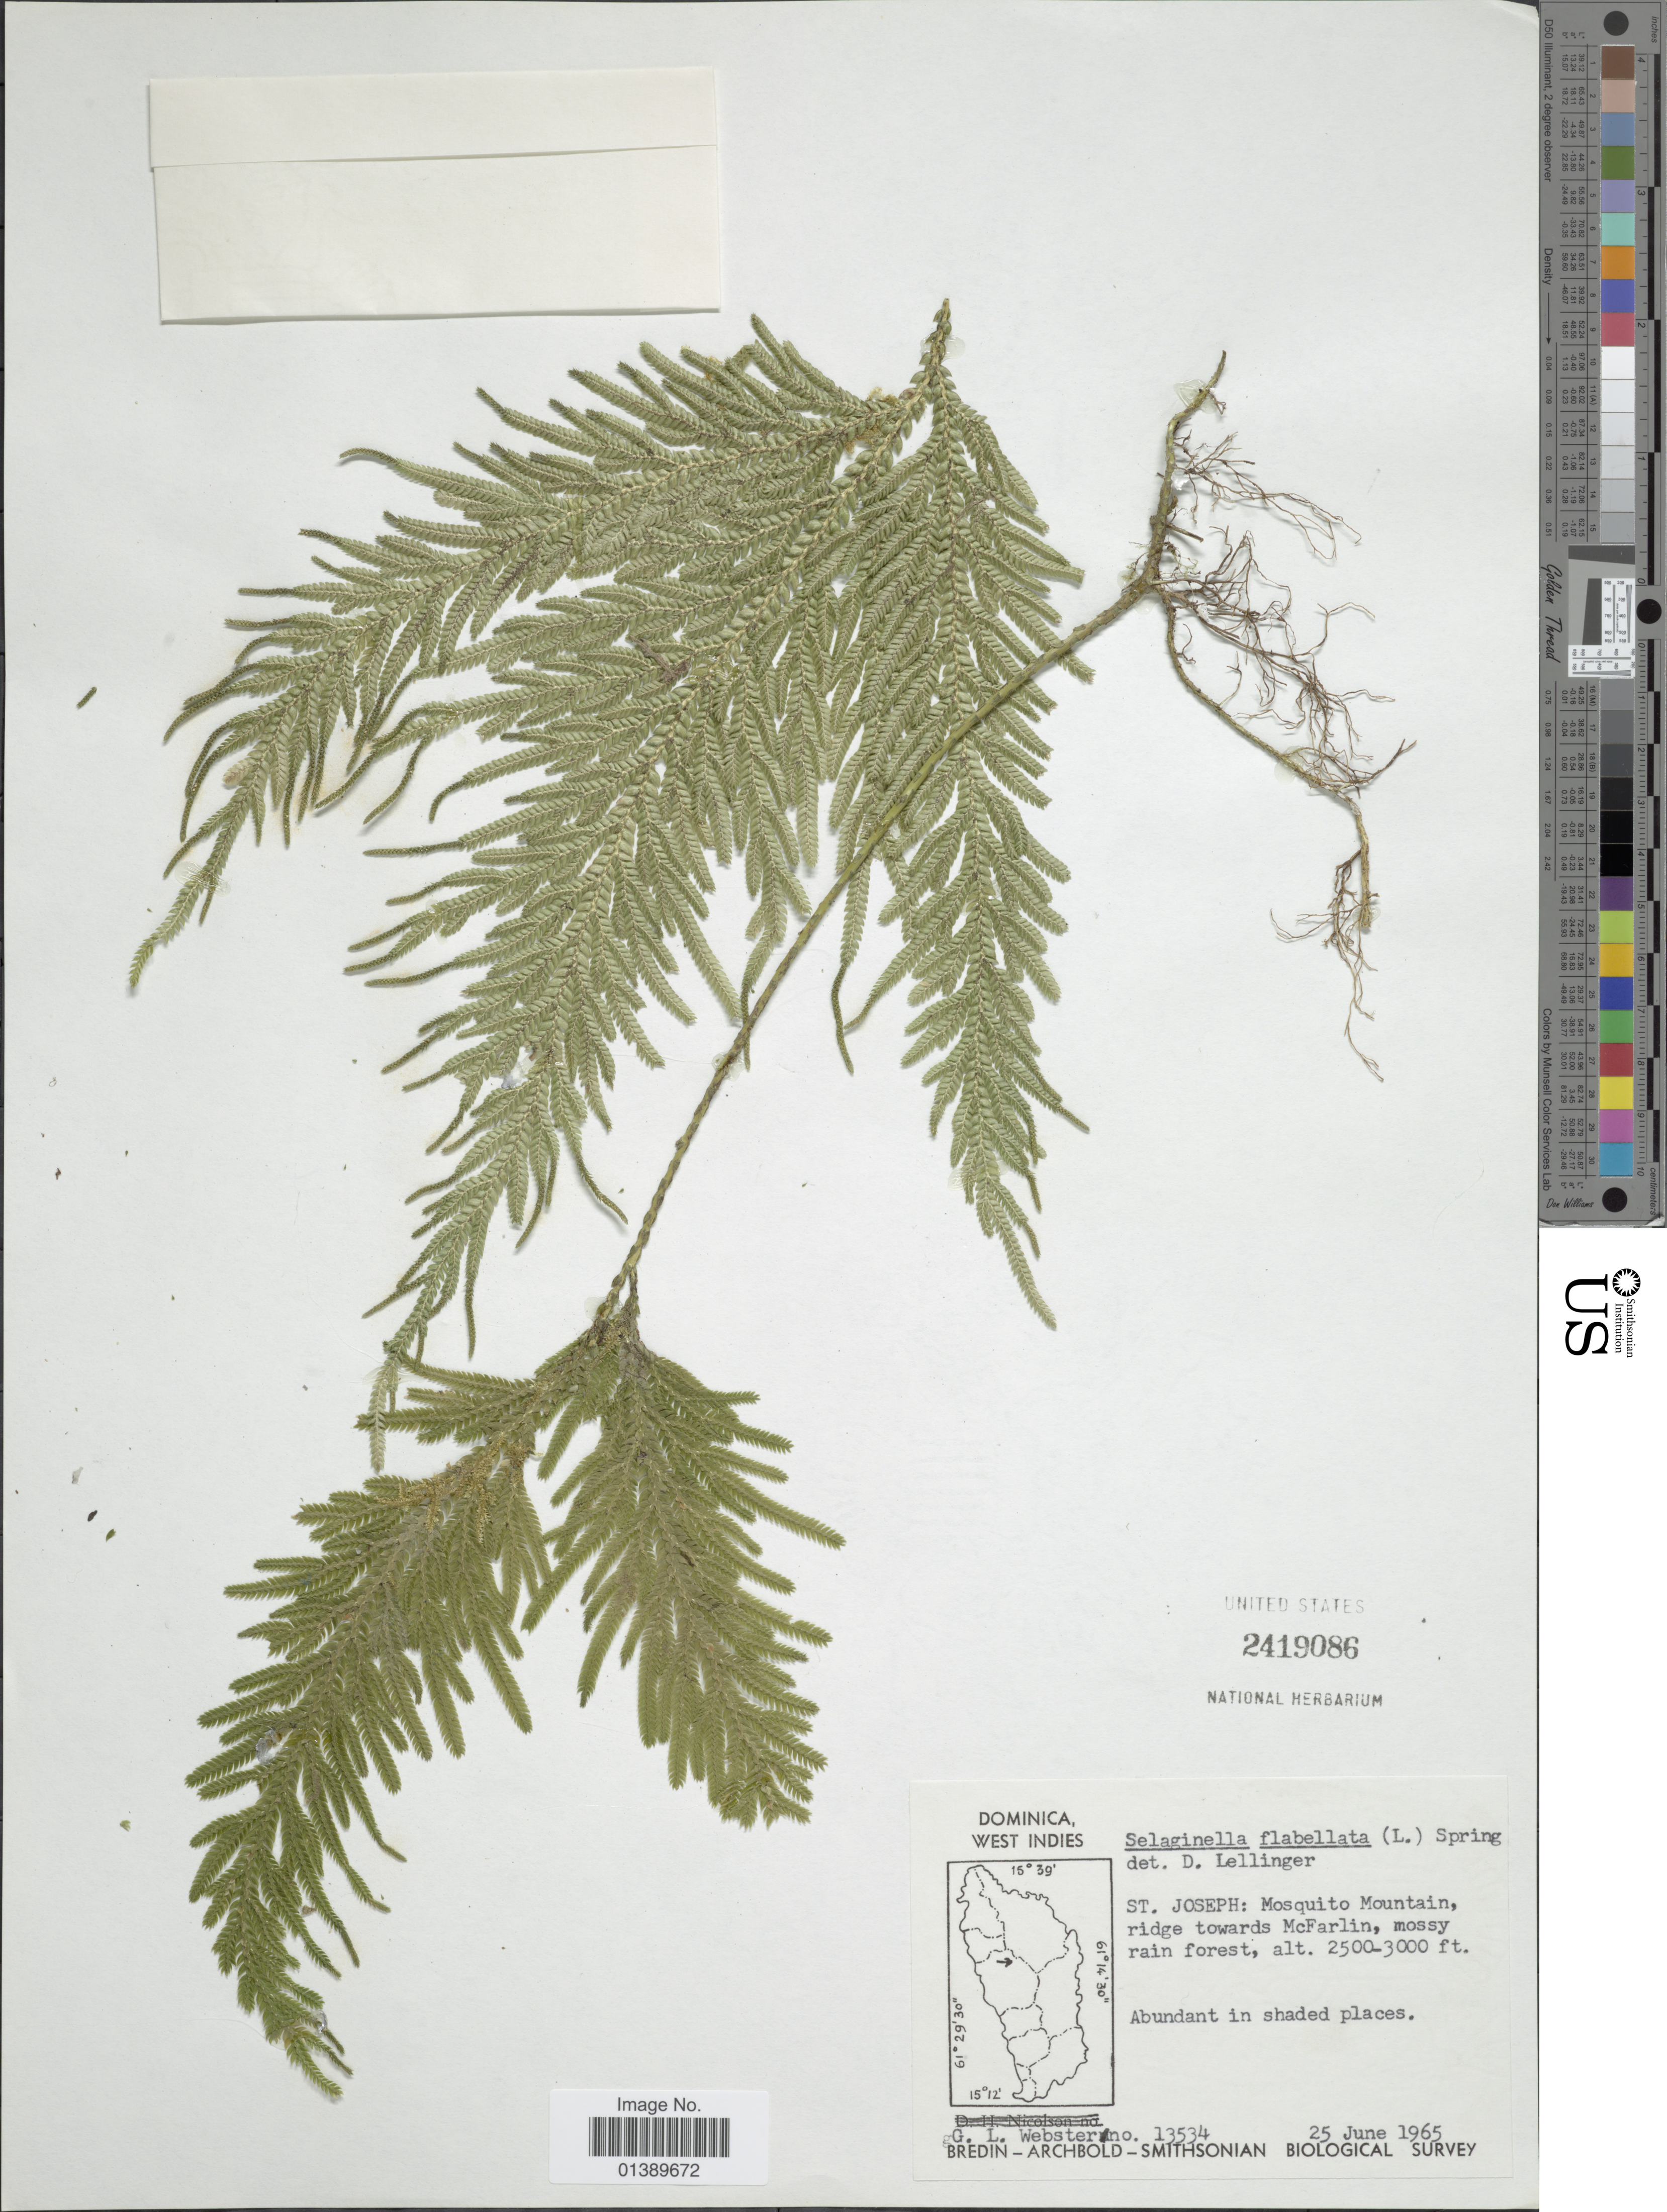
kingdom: Plantae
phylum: Tracheophyta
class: Lycopodiopsida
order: Selaginellales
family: Selaginellaceae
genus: Selaginella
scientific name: Selaginella flabellata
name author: L.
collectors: G. L. Webster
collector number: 13534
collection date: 1965-06-25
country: Dominica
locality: West Indies, St Joseph: Mosquito Mountain, ridge towards McFarlin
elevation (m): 91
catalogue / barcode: US 2419086